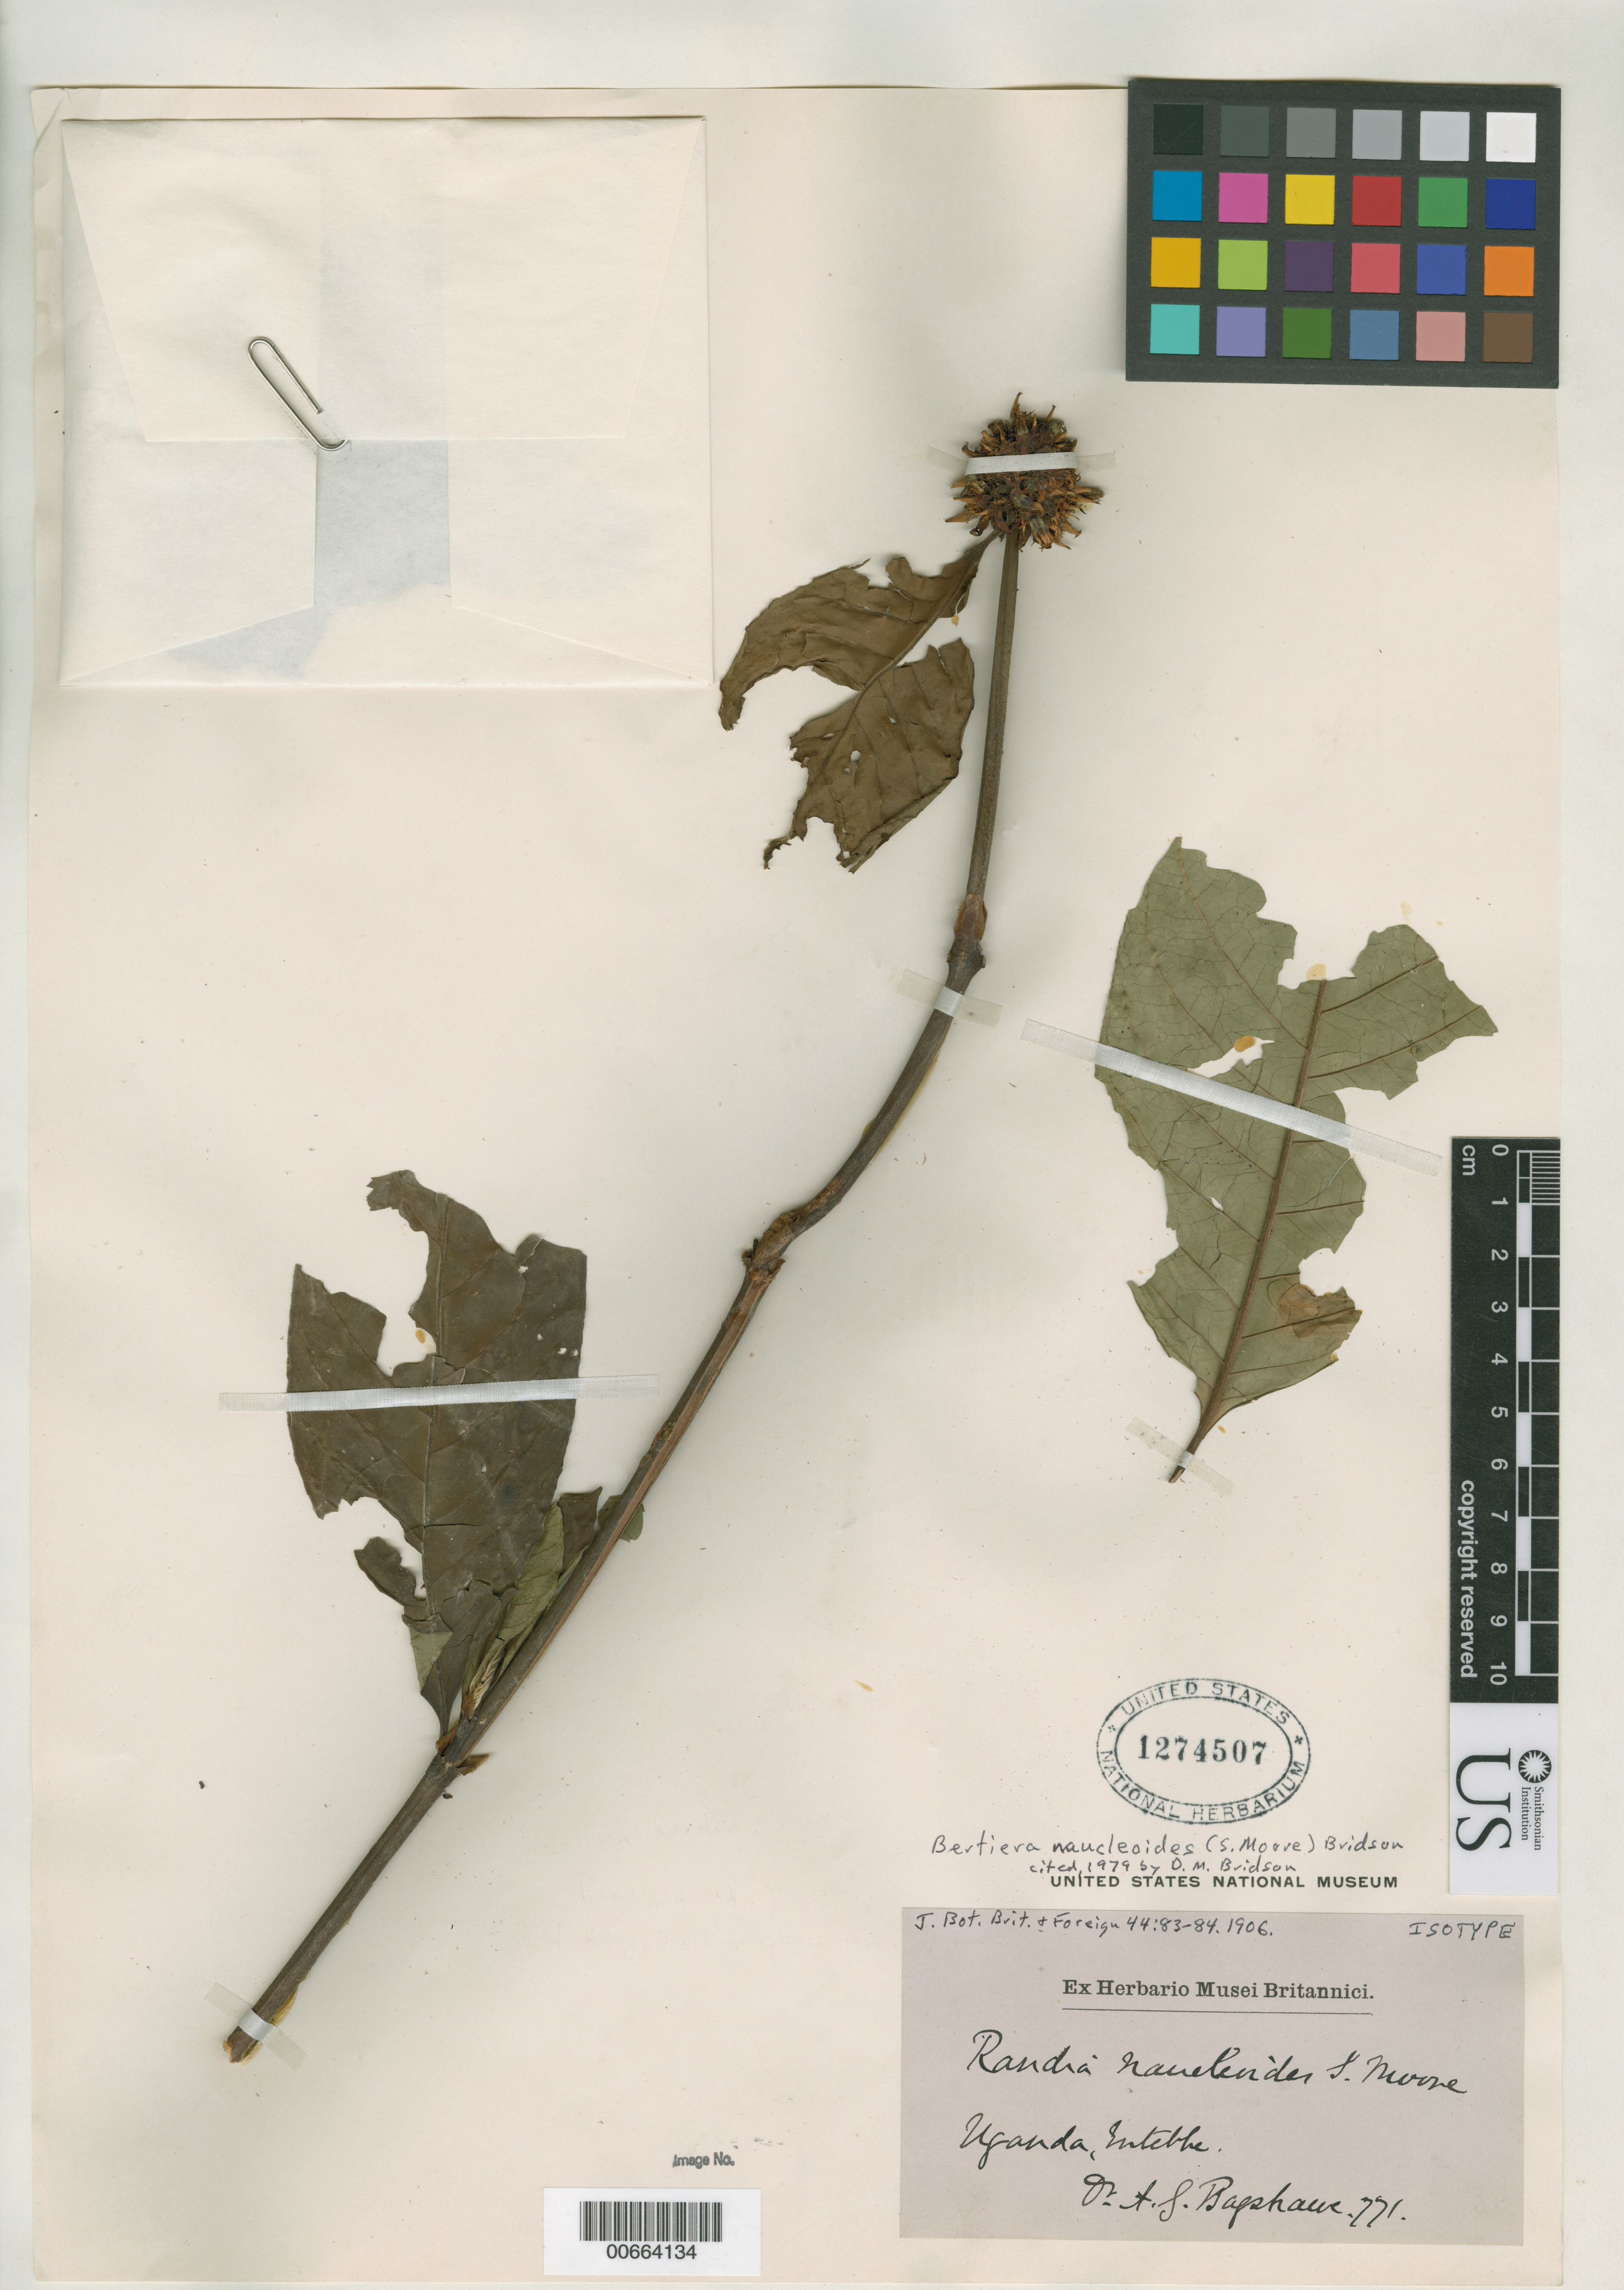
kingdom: Plantae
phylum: Tracheophyta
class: Magnoliopsida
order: Gentianales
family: Rubiaceae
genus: Randia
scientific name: Randia naucleoides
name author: S. Moore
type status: Isotype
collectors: A. Bagshawe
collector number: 771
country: Uganda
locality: Intebbe.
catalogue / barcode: US 1274507